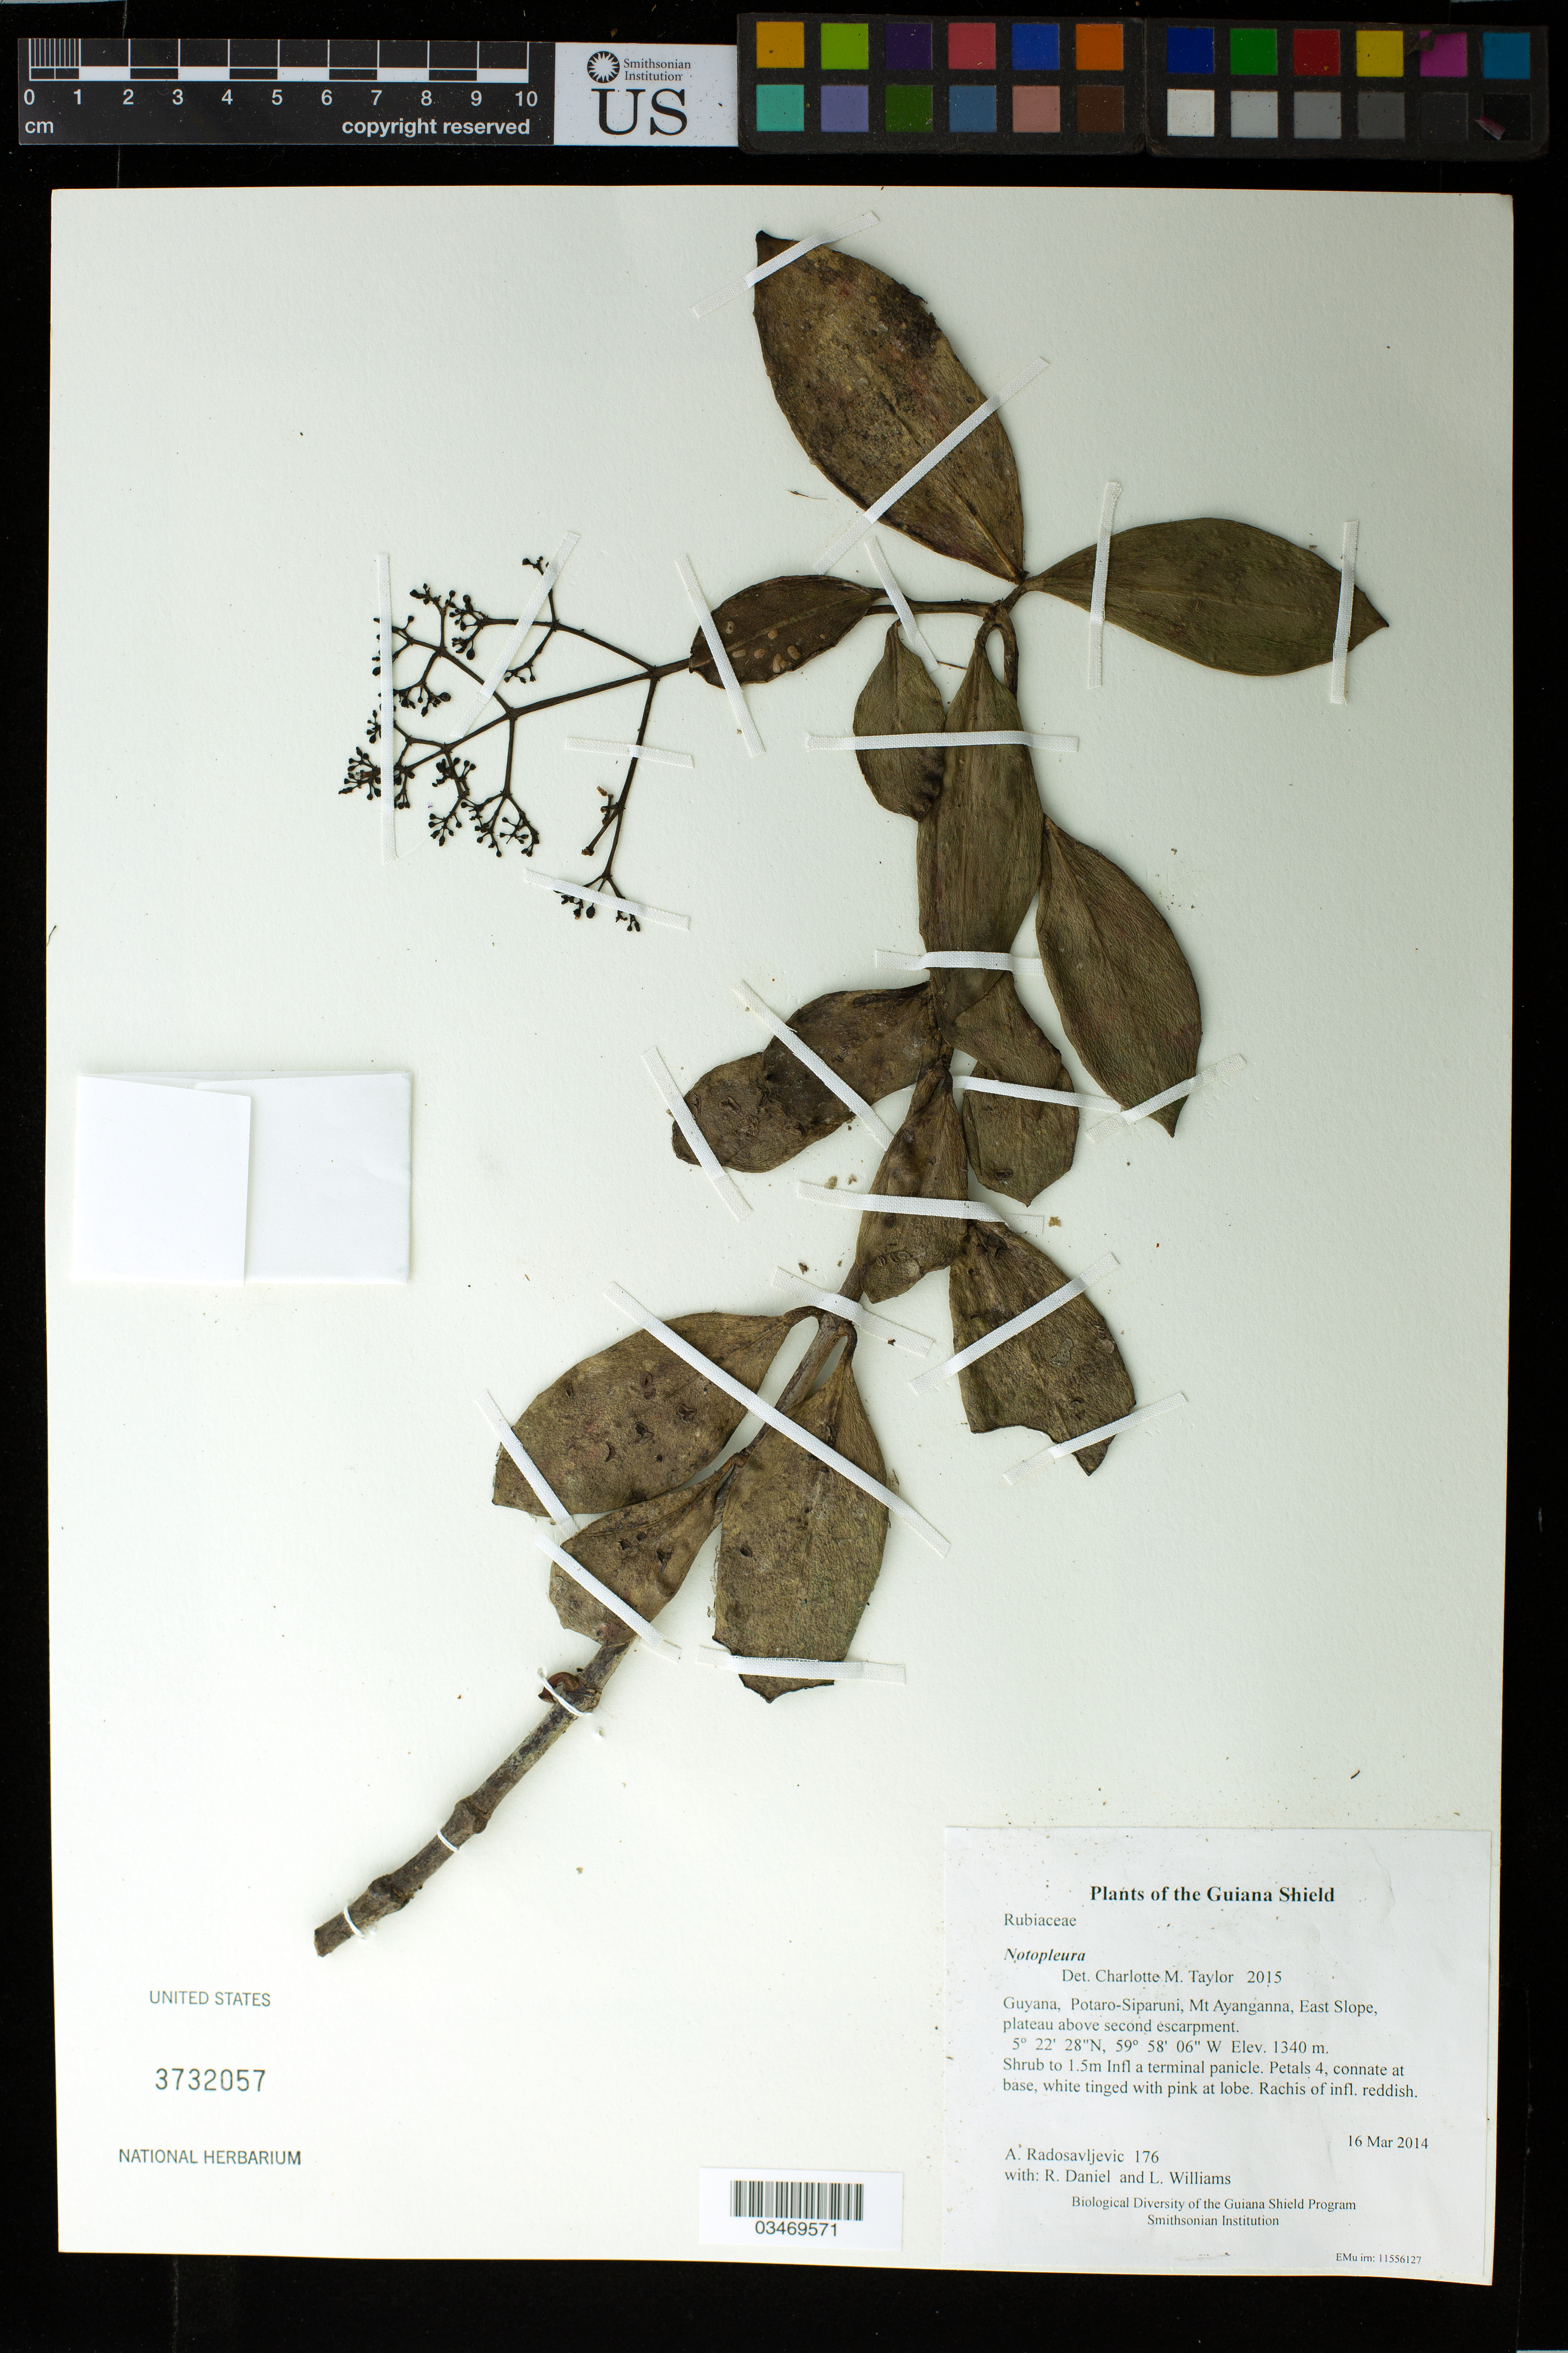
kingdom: Plantae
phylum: Tracheophyta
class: Magnoliopsida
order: Gentianales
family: Rubiaceae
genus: Notopleura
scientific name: Notopleura sp.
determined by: Taylor, Charlotte M.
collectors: A. Radosavljevic, R. Daniel & L. Williams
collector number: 176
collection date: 2014-03-16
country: Guyana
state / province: Potaro-Siparuni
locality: Mt Ayanganna, East Slope, plateau above second escarpment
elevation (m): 1340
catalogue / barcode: US 3732057